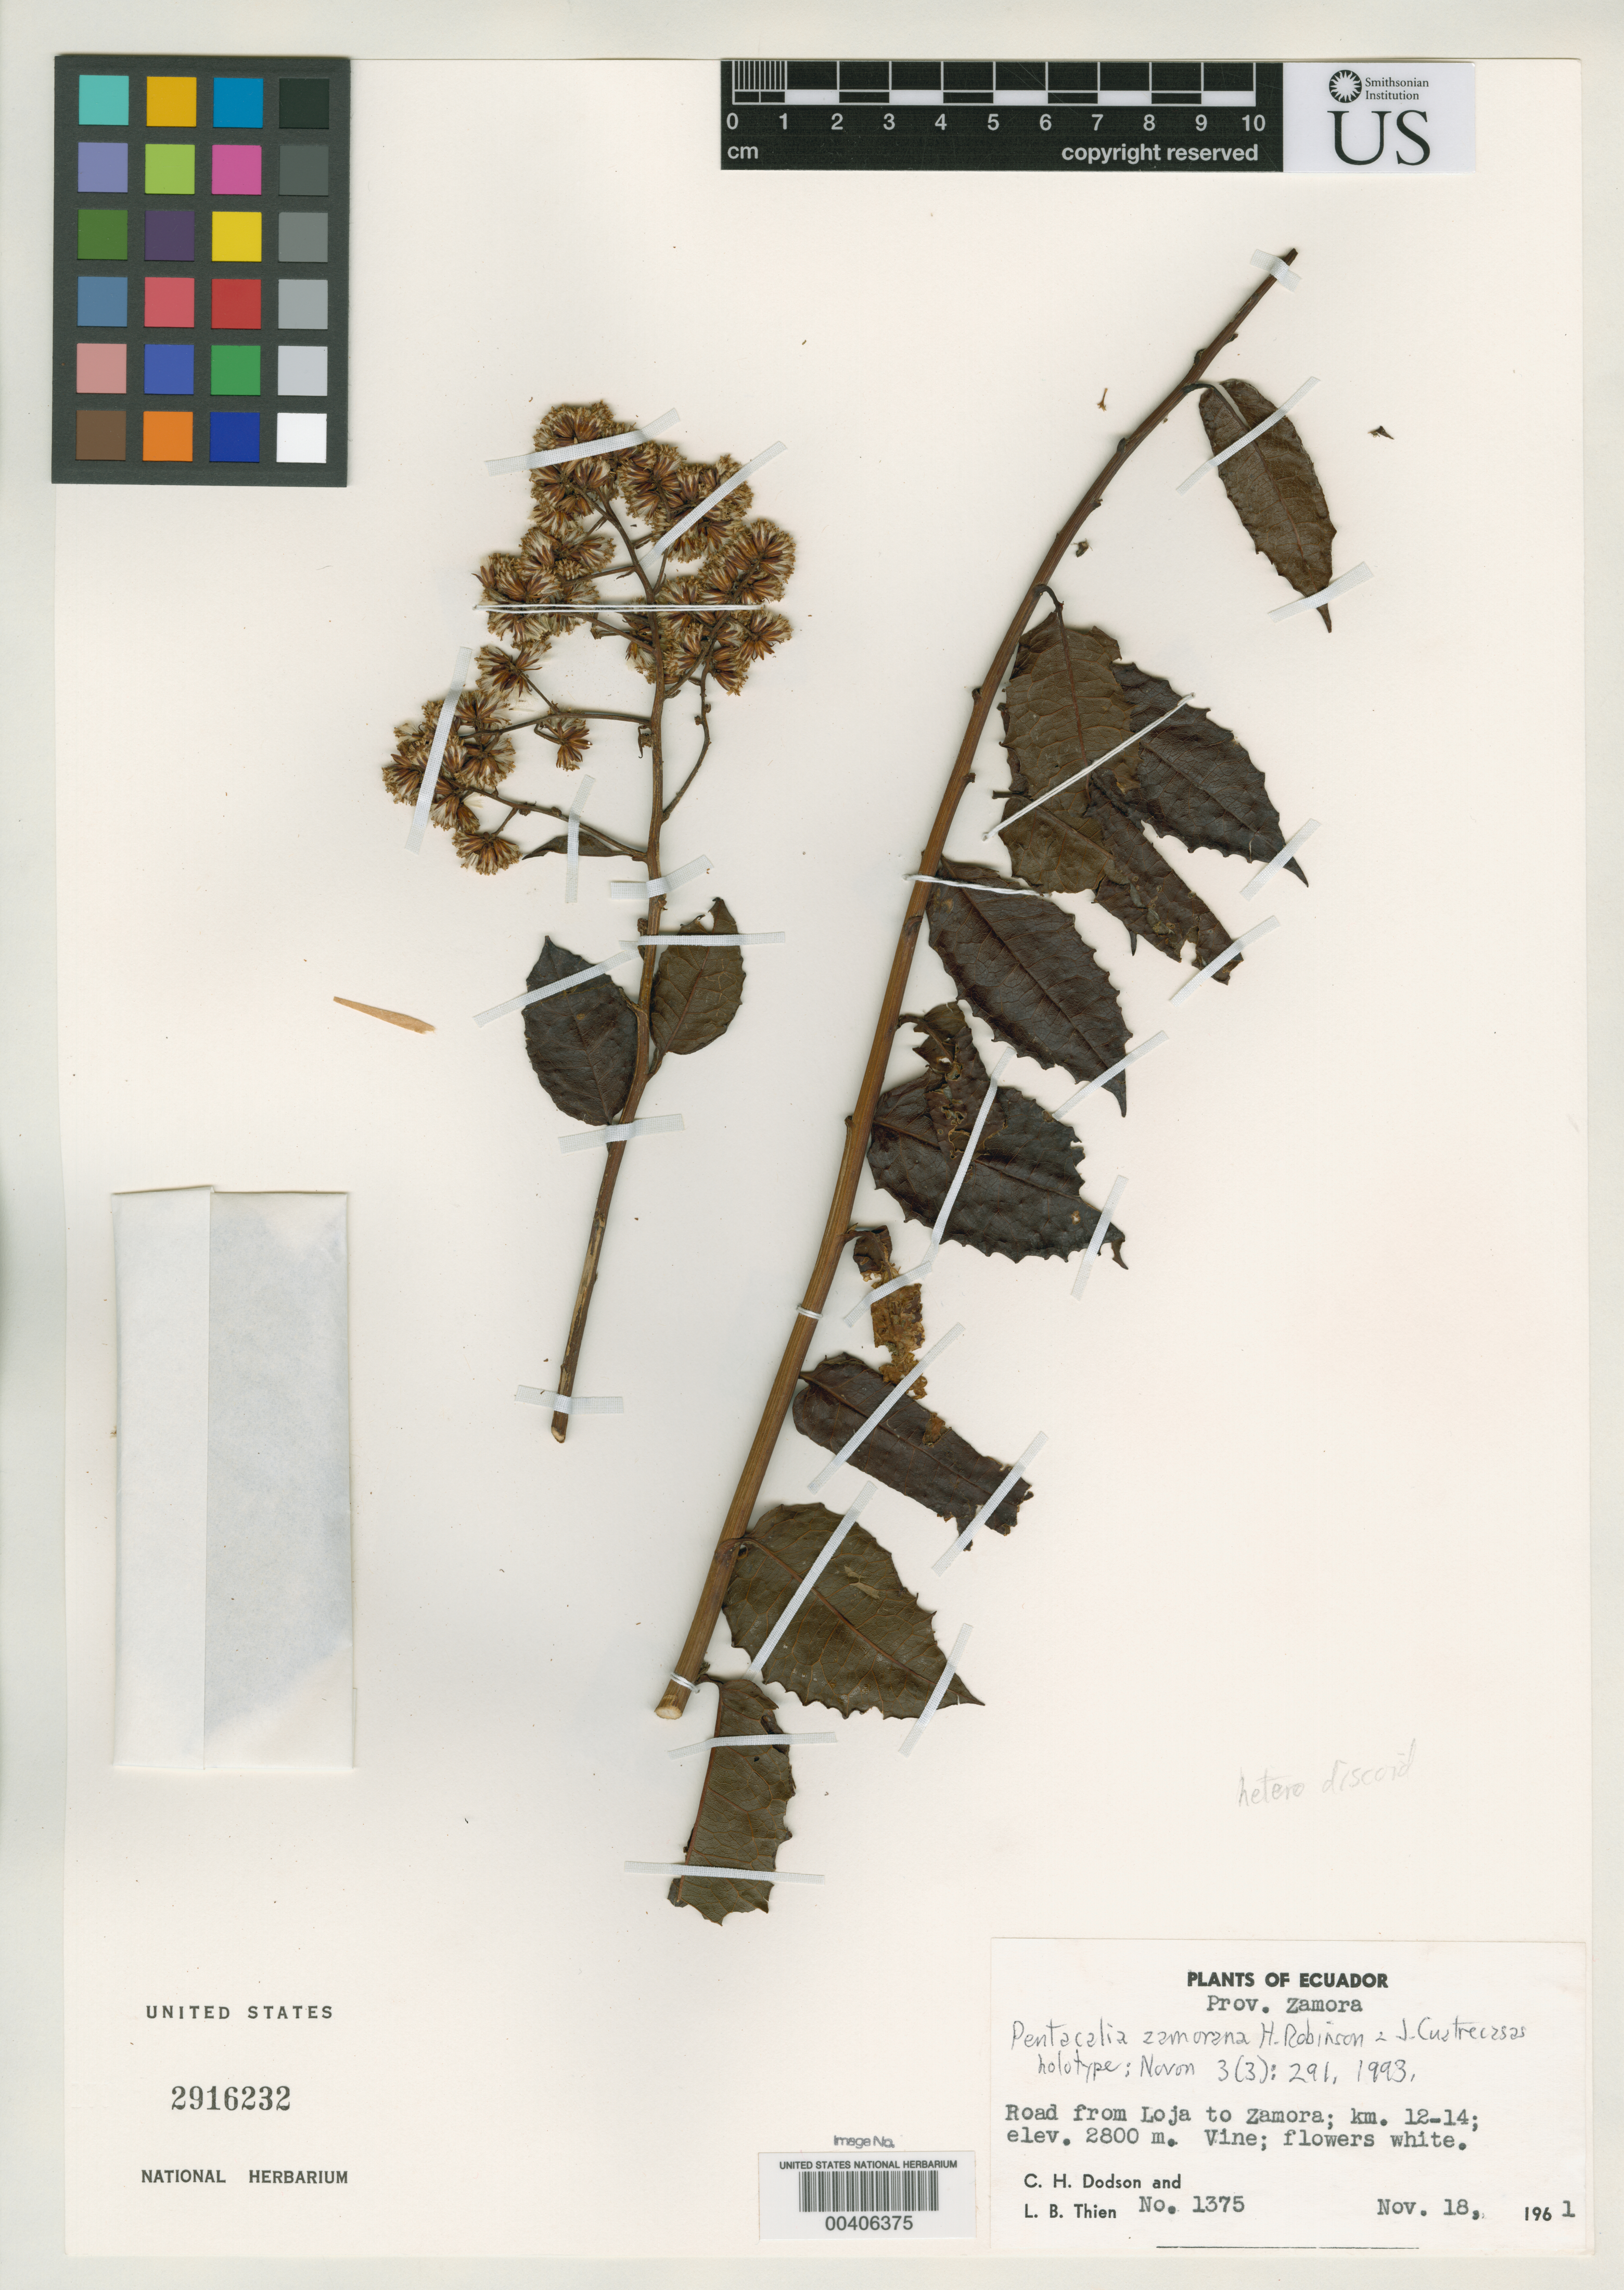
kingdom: Plantae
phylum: Tracheophyta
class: Magnoliopsida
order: Asterales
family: Asteraceae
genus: Pentacalia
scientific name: Pentacalia zamorana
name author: H. Rob. & Cuatrec.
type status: Holotype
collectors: C. H. Dodson & L. Thien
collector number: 1375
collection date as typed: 18 Nov 1961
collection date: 1961-11-18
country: Ecuador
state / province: Zamora-Chinchipe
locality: Road from Loja to Zamora, km 12-14.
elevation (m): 2800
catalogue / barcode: US 2916232